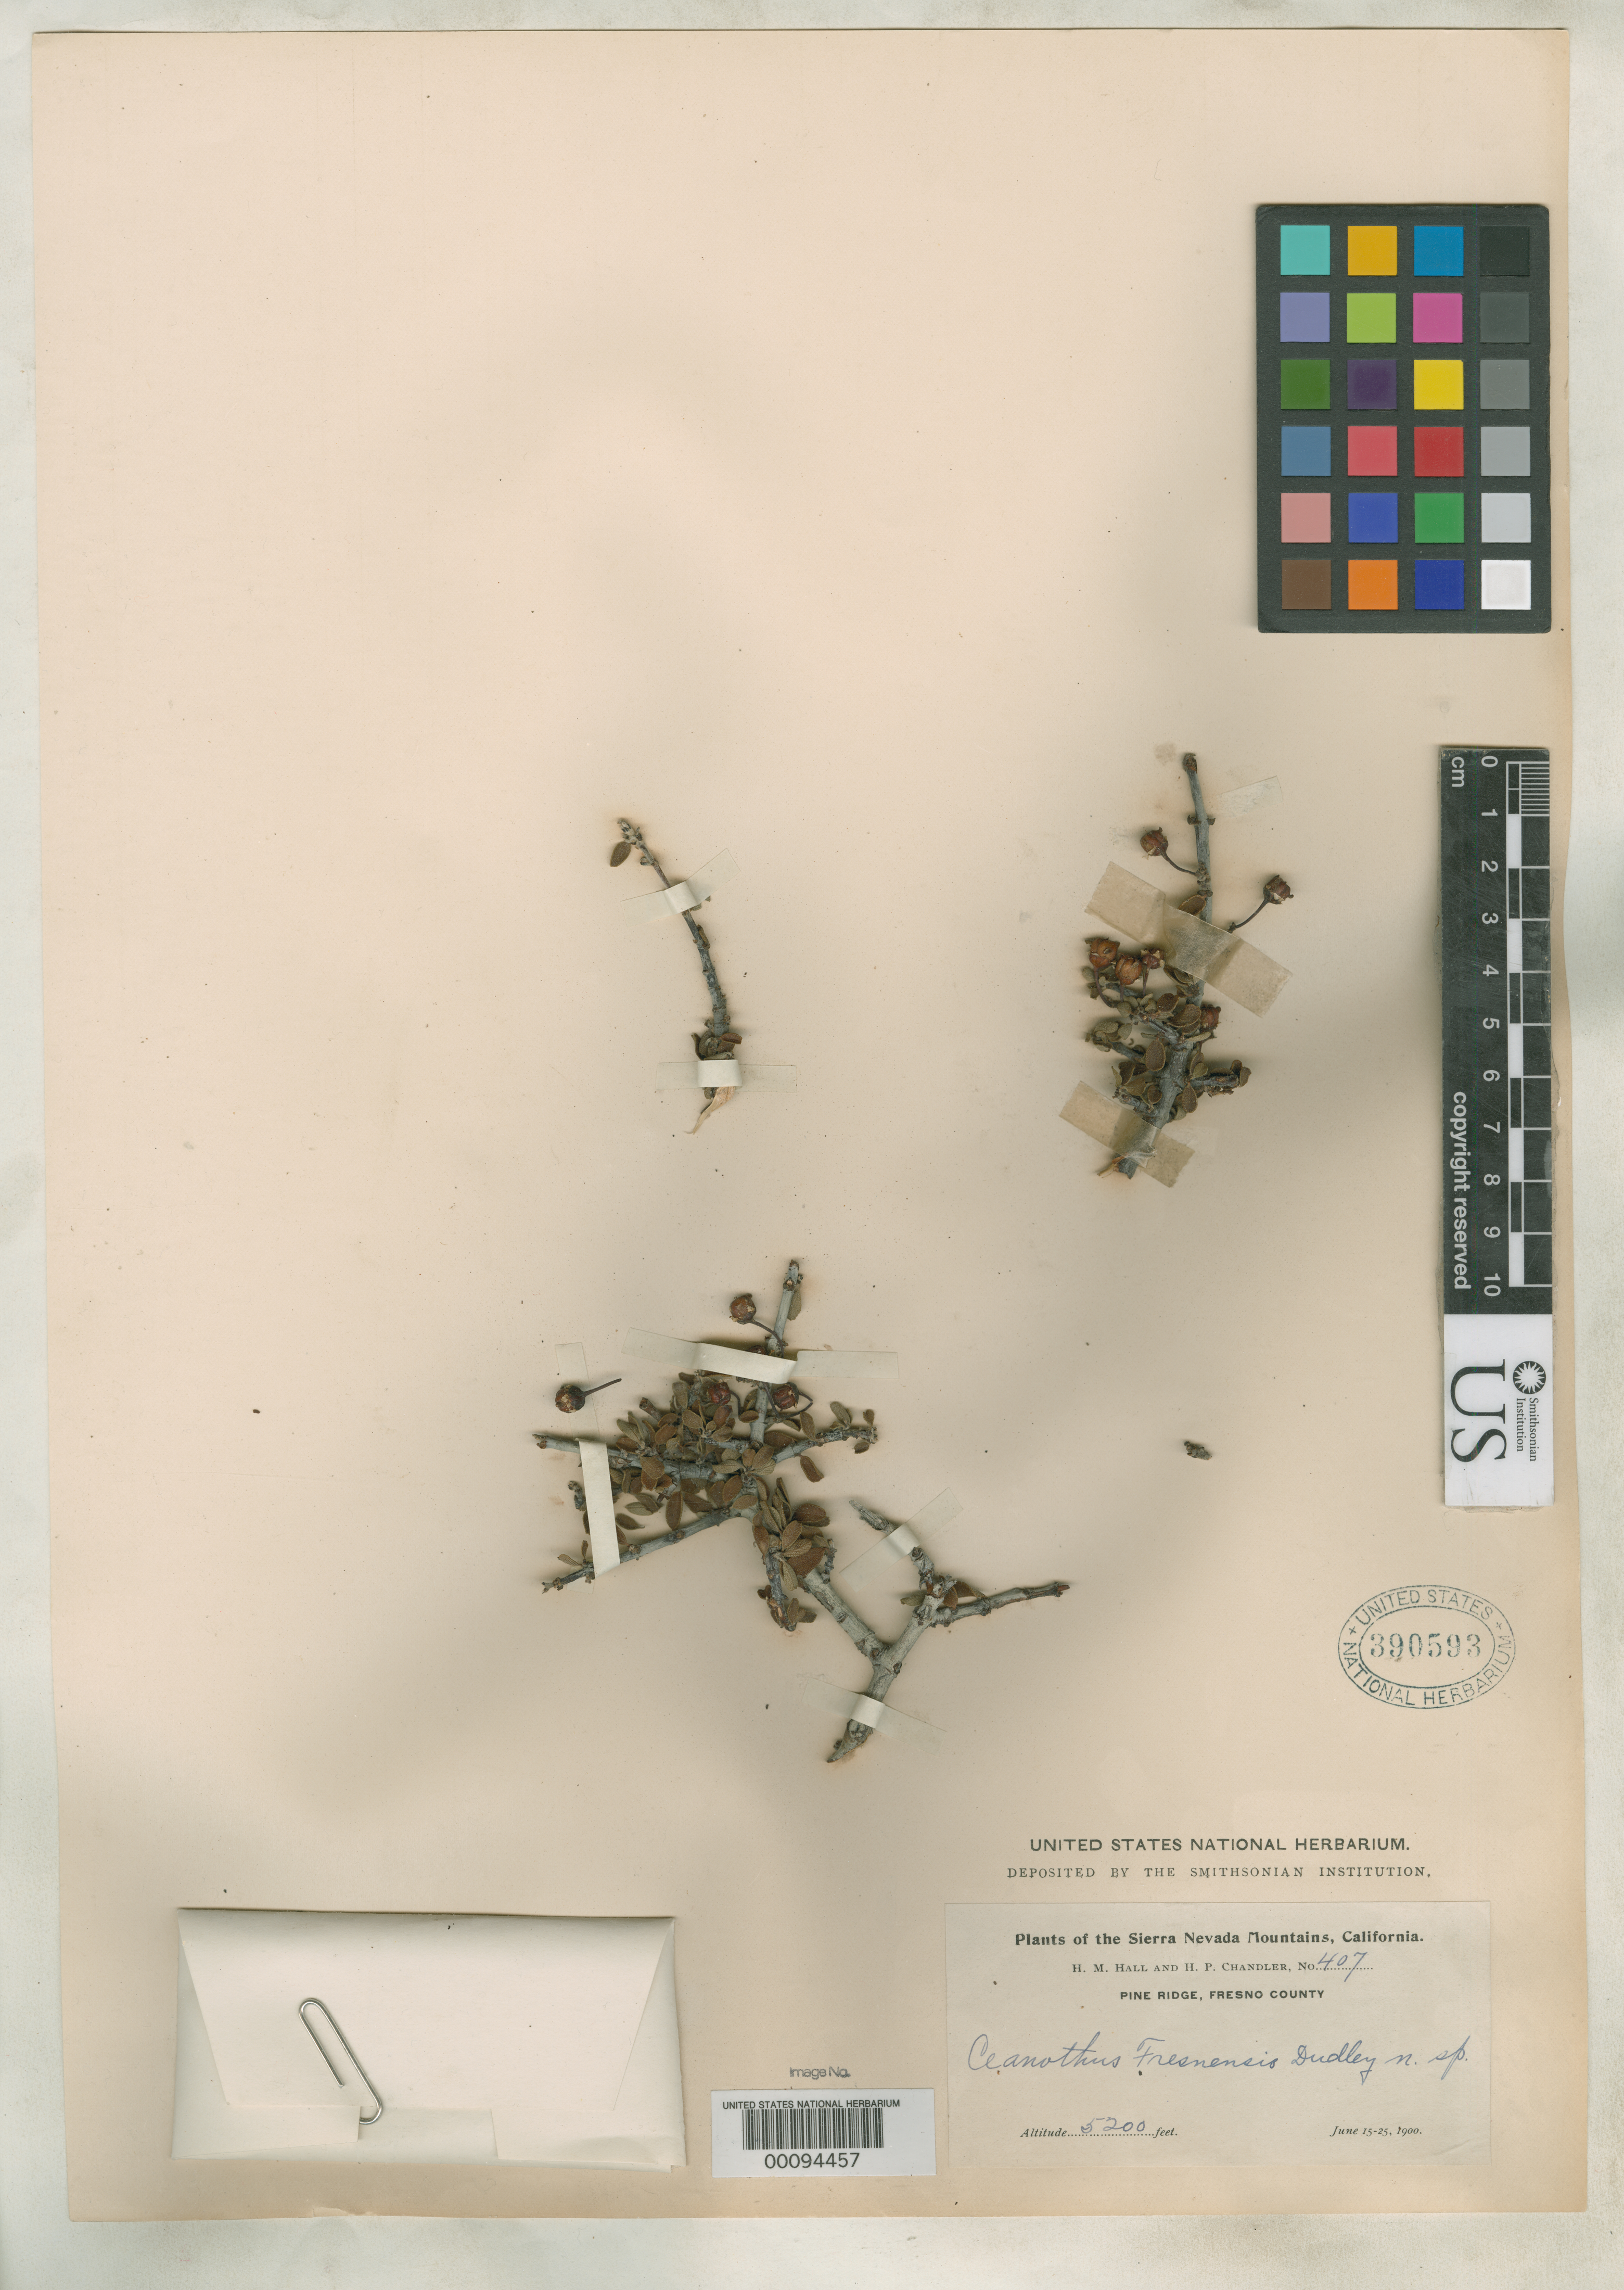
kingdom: Plantae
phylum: Tracheophyta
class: Magnoliopsida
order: Rosales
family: Rhamnaceae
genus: Ceanothus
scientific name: Ceanothus fresnensis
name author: Dudley ex Abrams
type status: Isotype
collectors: H. M. Hall & H. Chandler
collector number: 407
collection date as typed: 15 Jun 1900 to 25 Jun 1900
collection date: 1900-06-15/1900-06-25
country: United States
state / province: California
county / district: Fresno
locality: Pine Ridge.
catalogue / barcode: US 390593